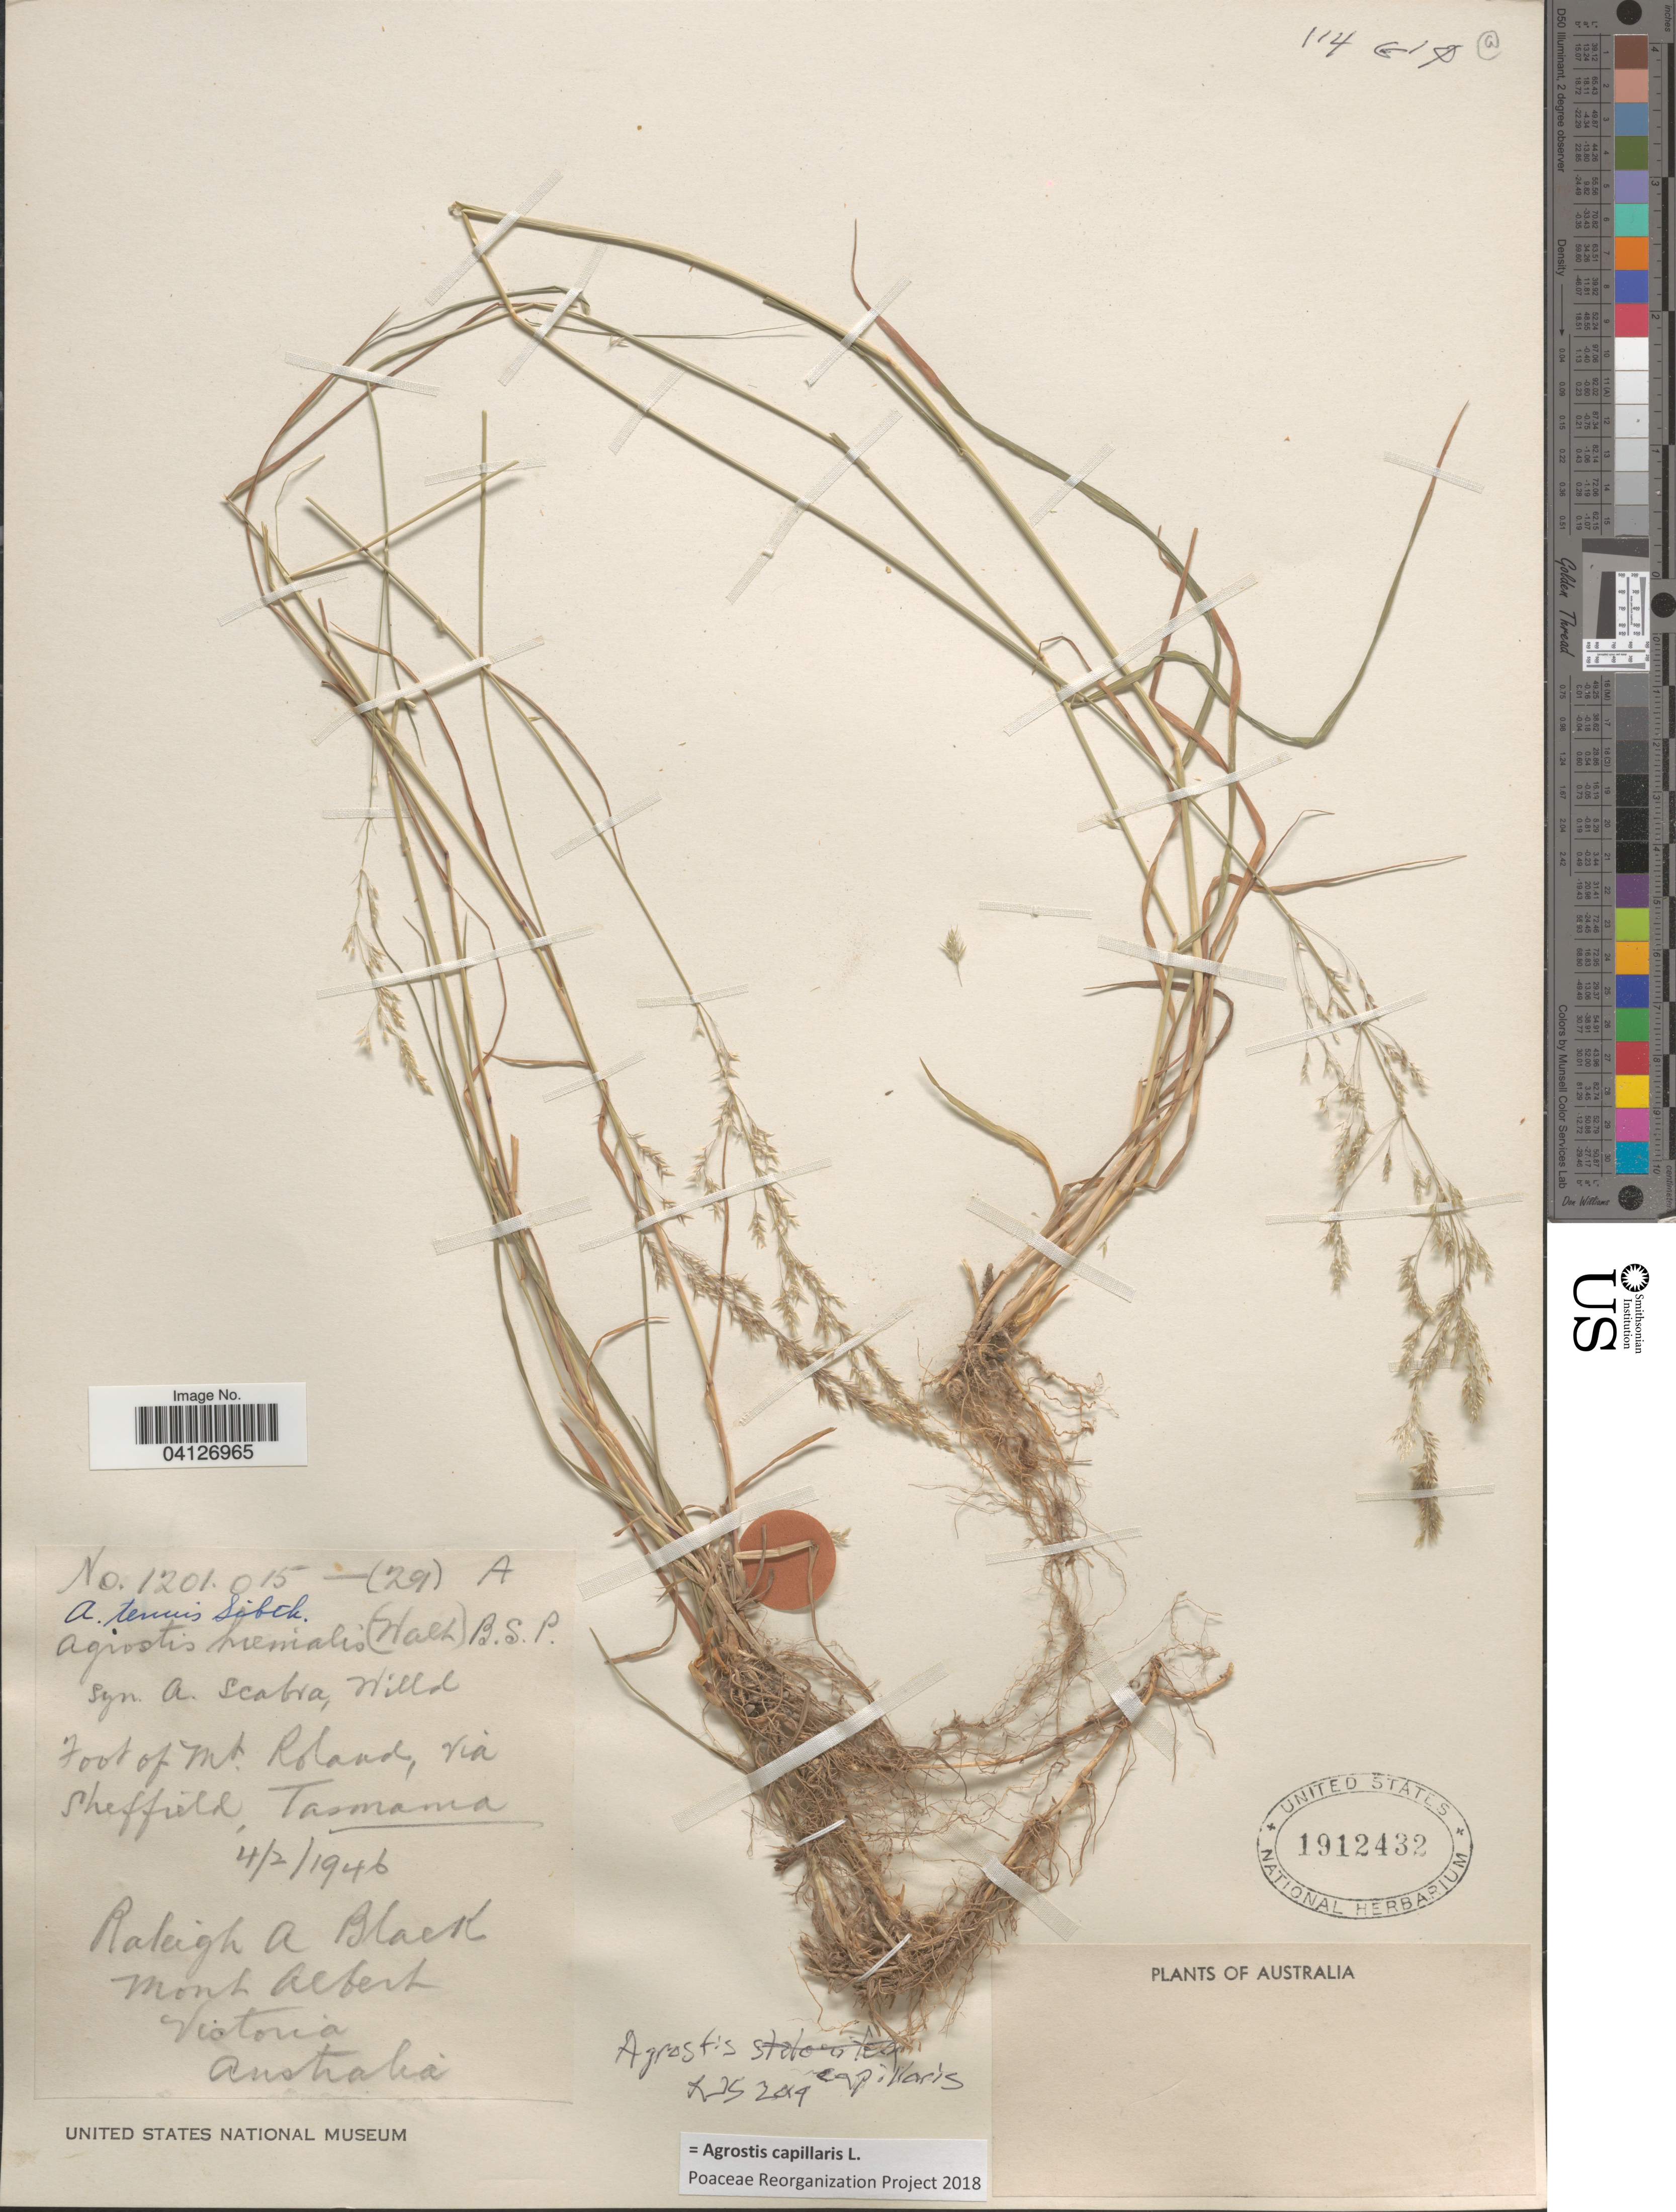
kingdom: Plantae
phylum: Tracheophyta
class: Liliopsida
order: Poales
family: Poaceae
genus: Agrostis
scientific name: Agrostis capillaris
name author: L.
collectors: R. A. Black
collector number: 1201015 (29) A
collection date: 1946-02-04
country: Australia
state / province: Tasmania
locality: Foot of Mt. Roland, via Sheffield. Mont Albert Victoria.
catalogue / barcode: US 1912432